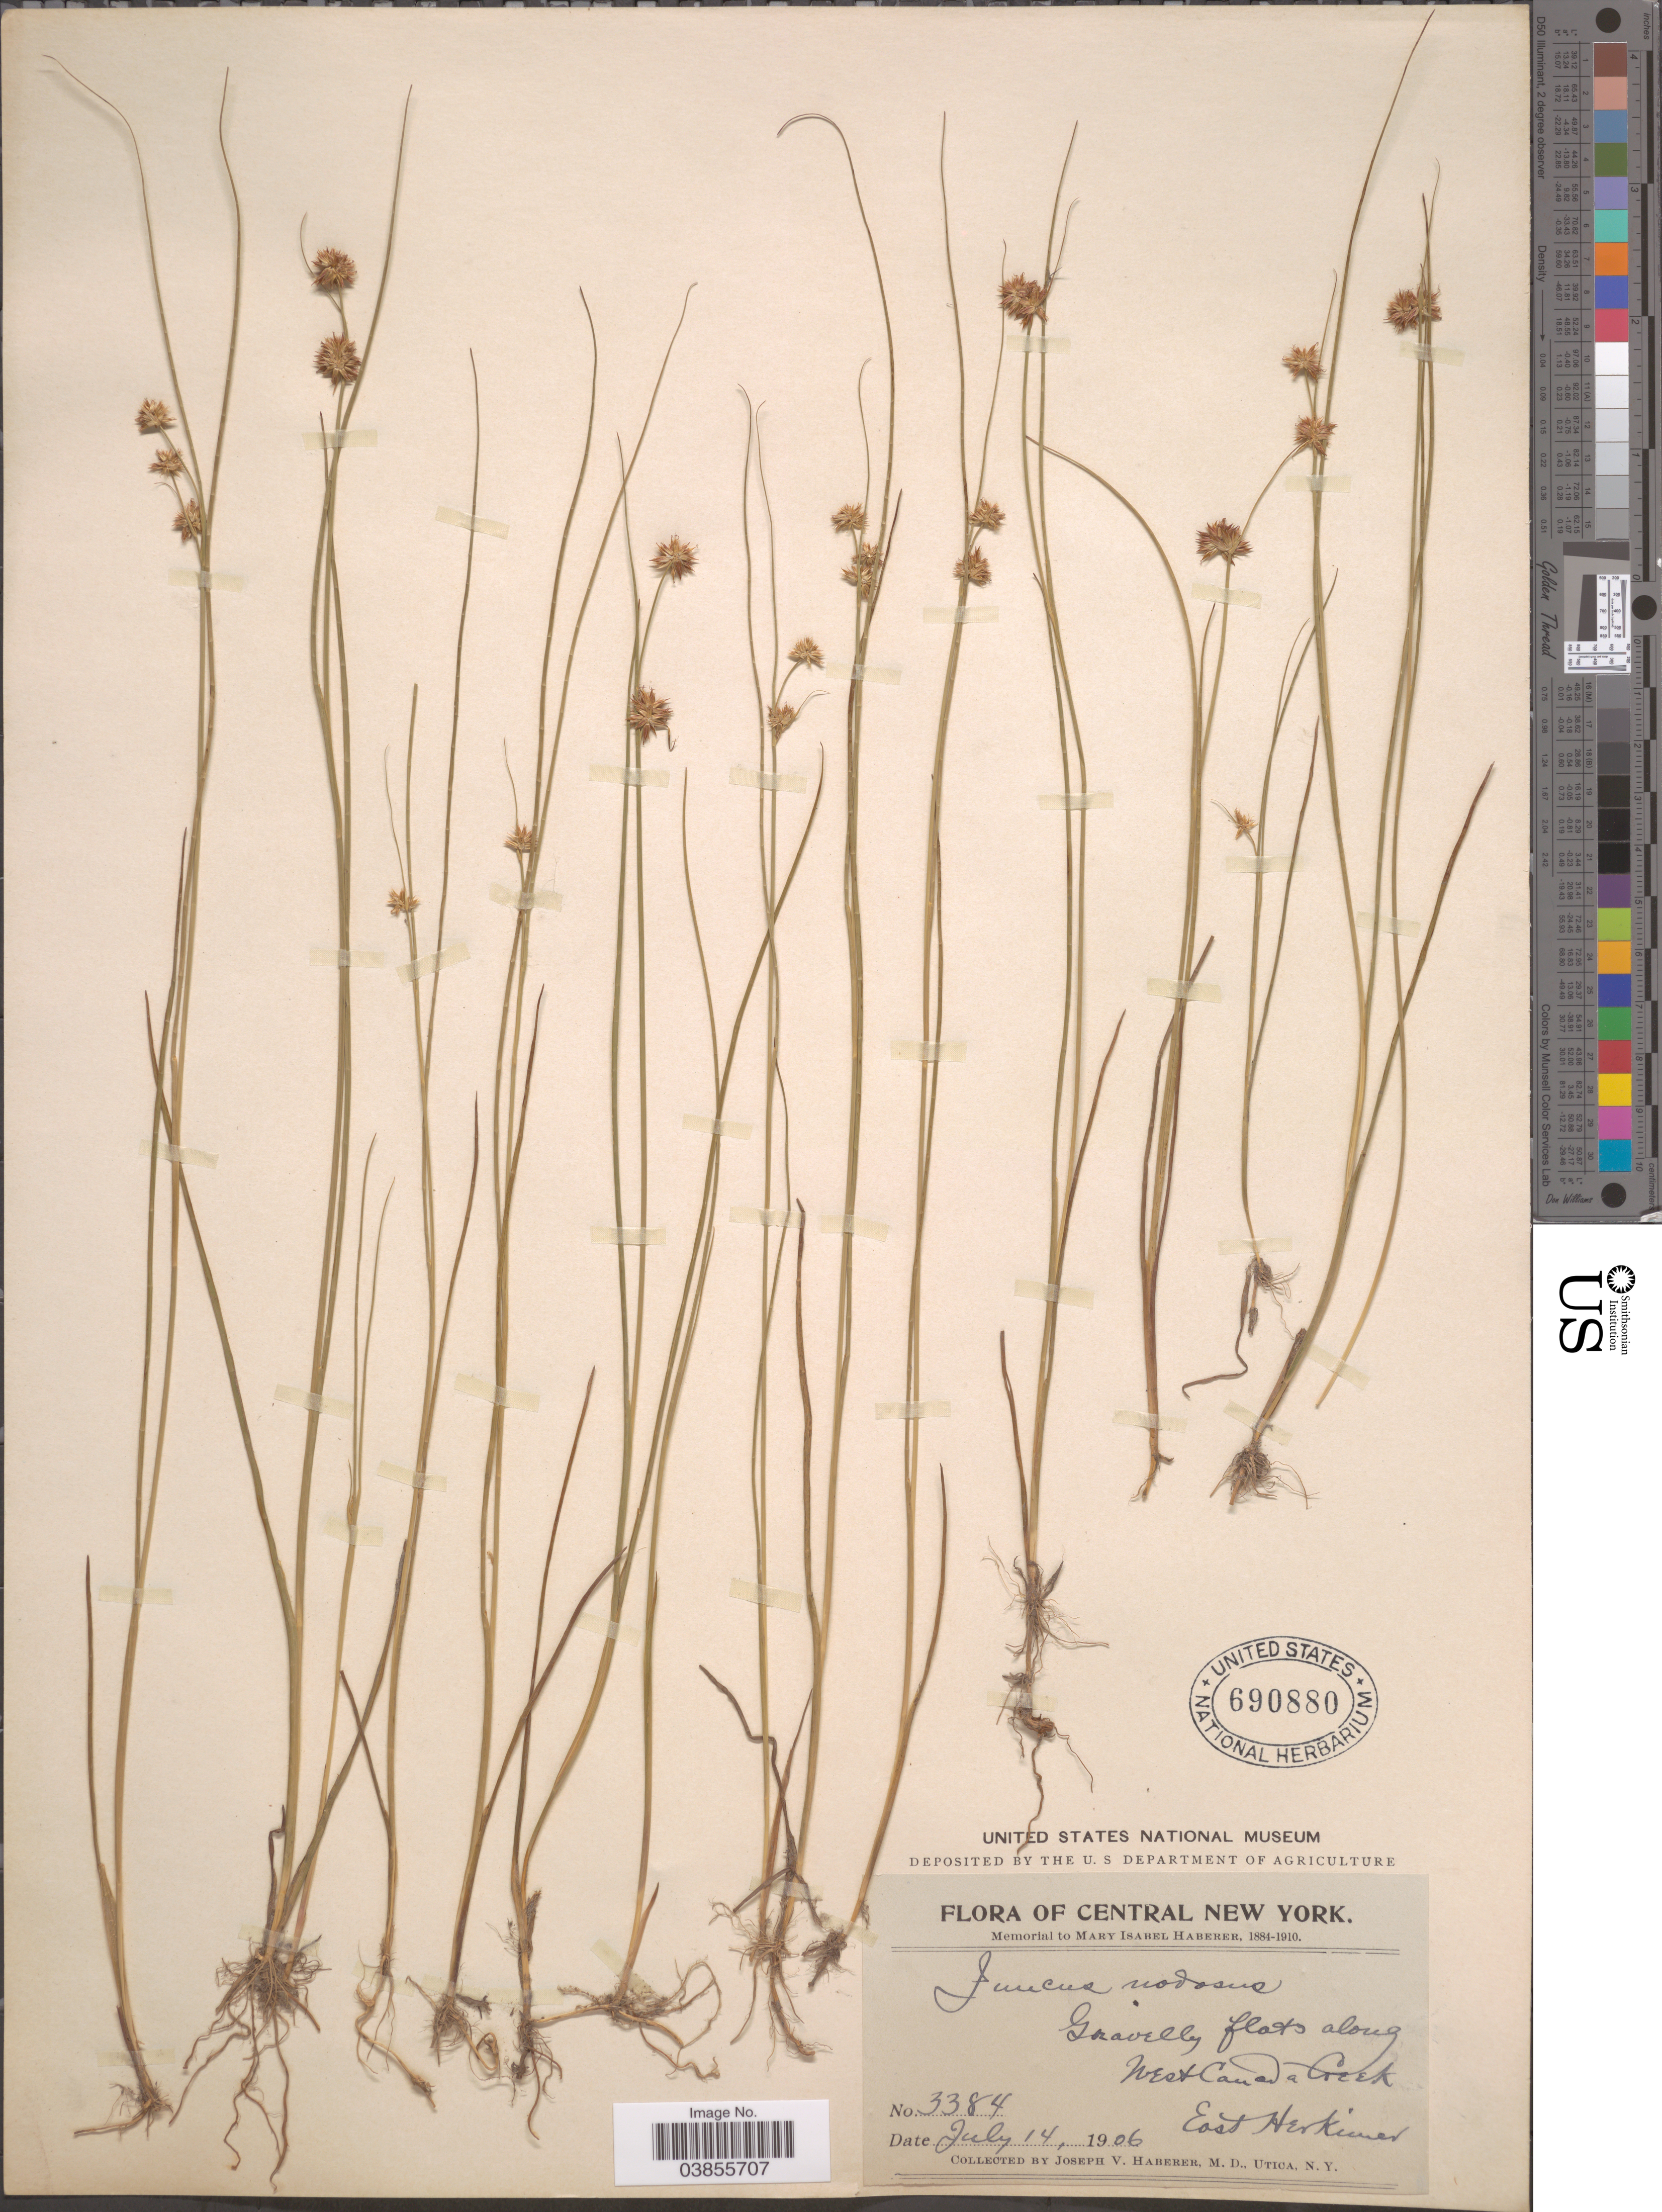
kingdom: Plantae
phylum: Tracheophyta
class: Liliopsida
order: Poales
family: Juncaceae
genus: Juncus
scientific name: Juncus nodosus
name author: L.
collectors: J. V. Haberer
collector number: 3384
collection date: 1906-07-14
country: United States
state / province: New York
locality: Central New York. Gravelle, flats along West Canada Creek, East Herkimer.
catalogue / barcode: US 690880